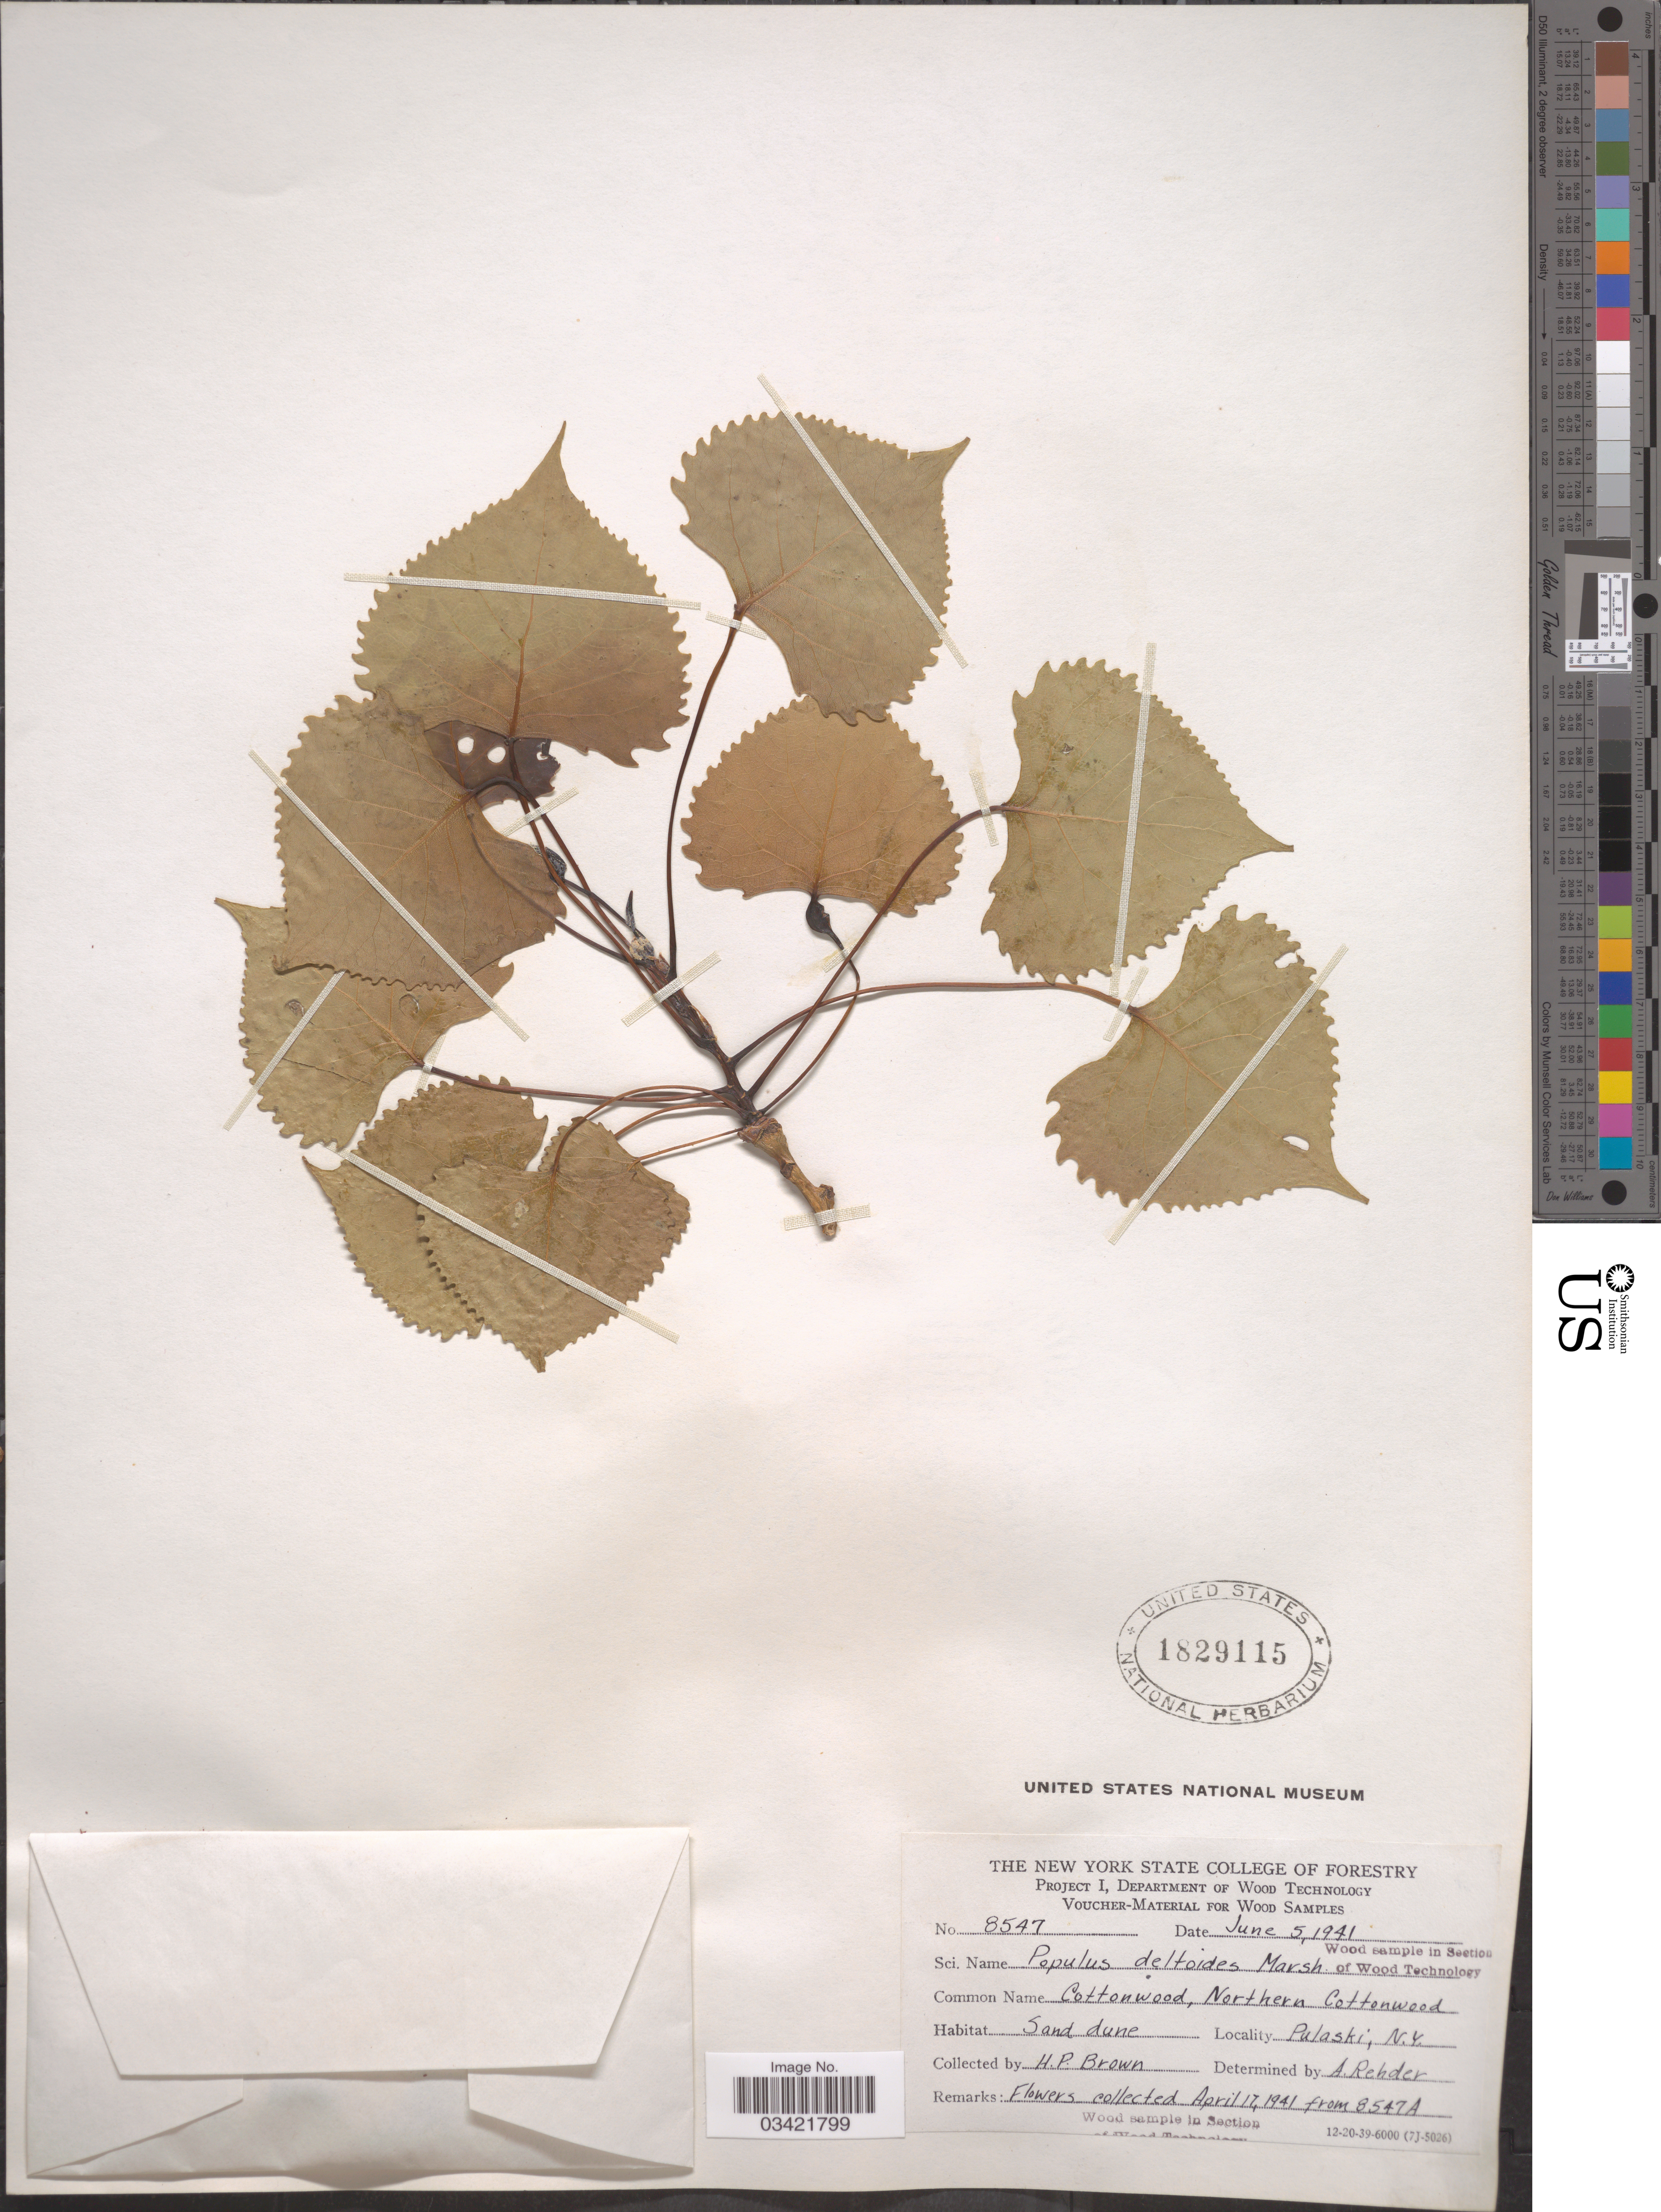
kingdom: Plantae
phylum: Tracheophyta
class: Magnoliopsida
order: Malpighiales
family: Salicaceae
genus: Populus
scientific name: Populus deltoides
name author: W. Bartram ex Marshall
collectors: H. P. Brown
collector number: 8547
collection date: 1941-06-05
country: United States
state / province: New York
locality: Pulaski.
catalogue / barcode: US 1829115